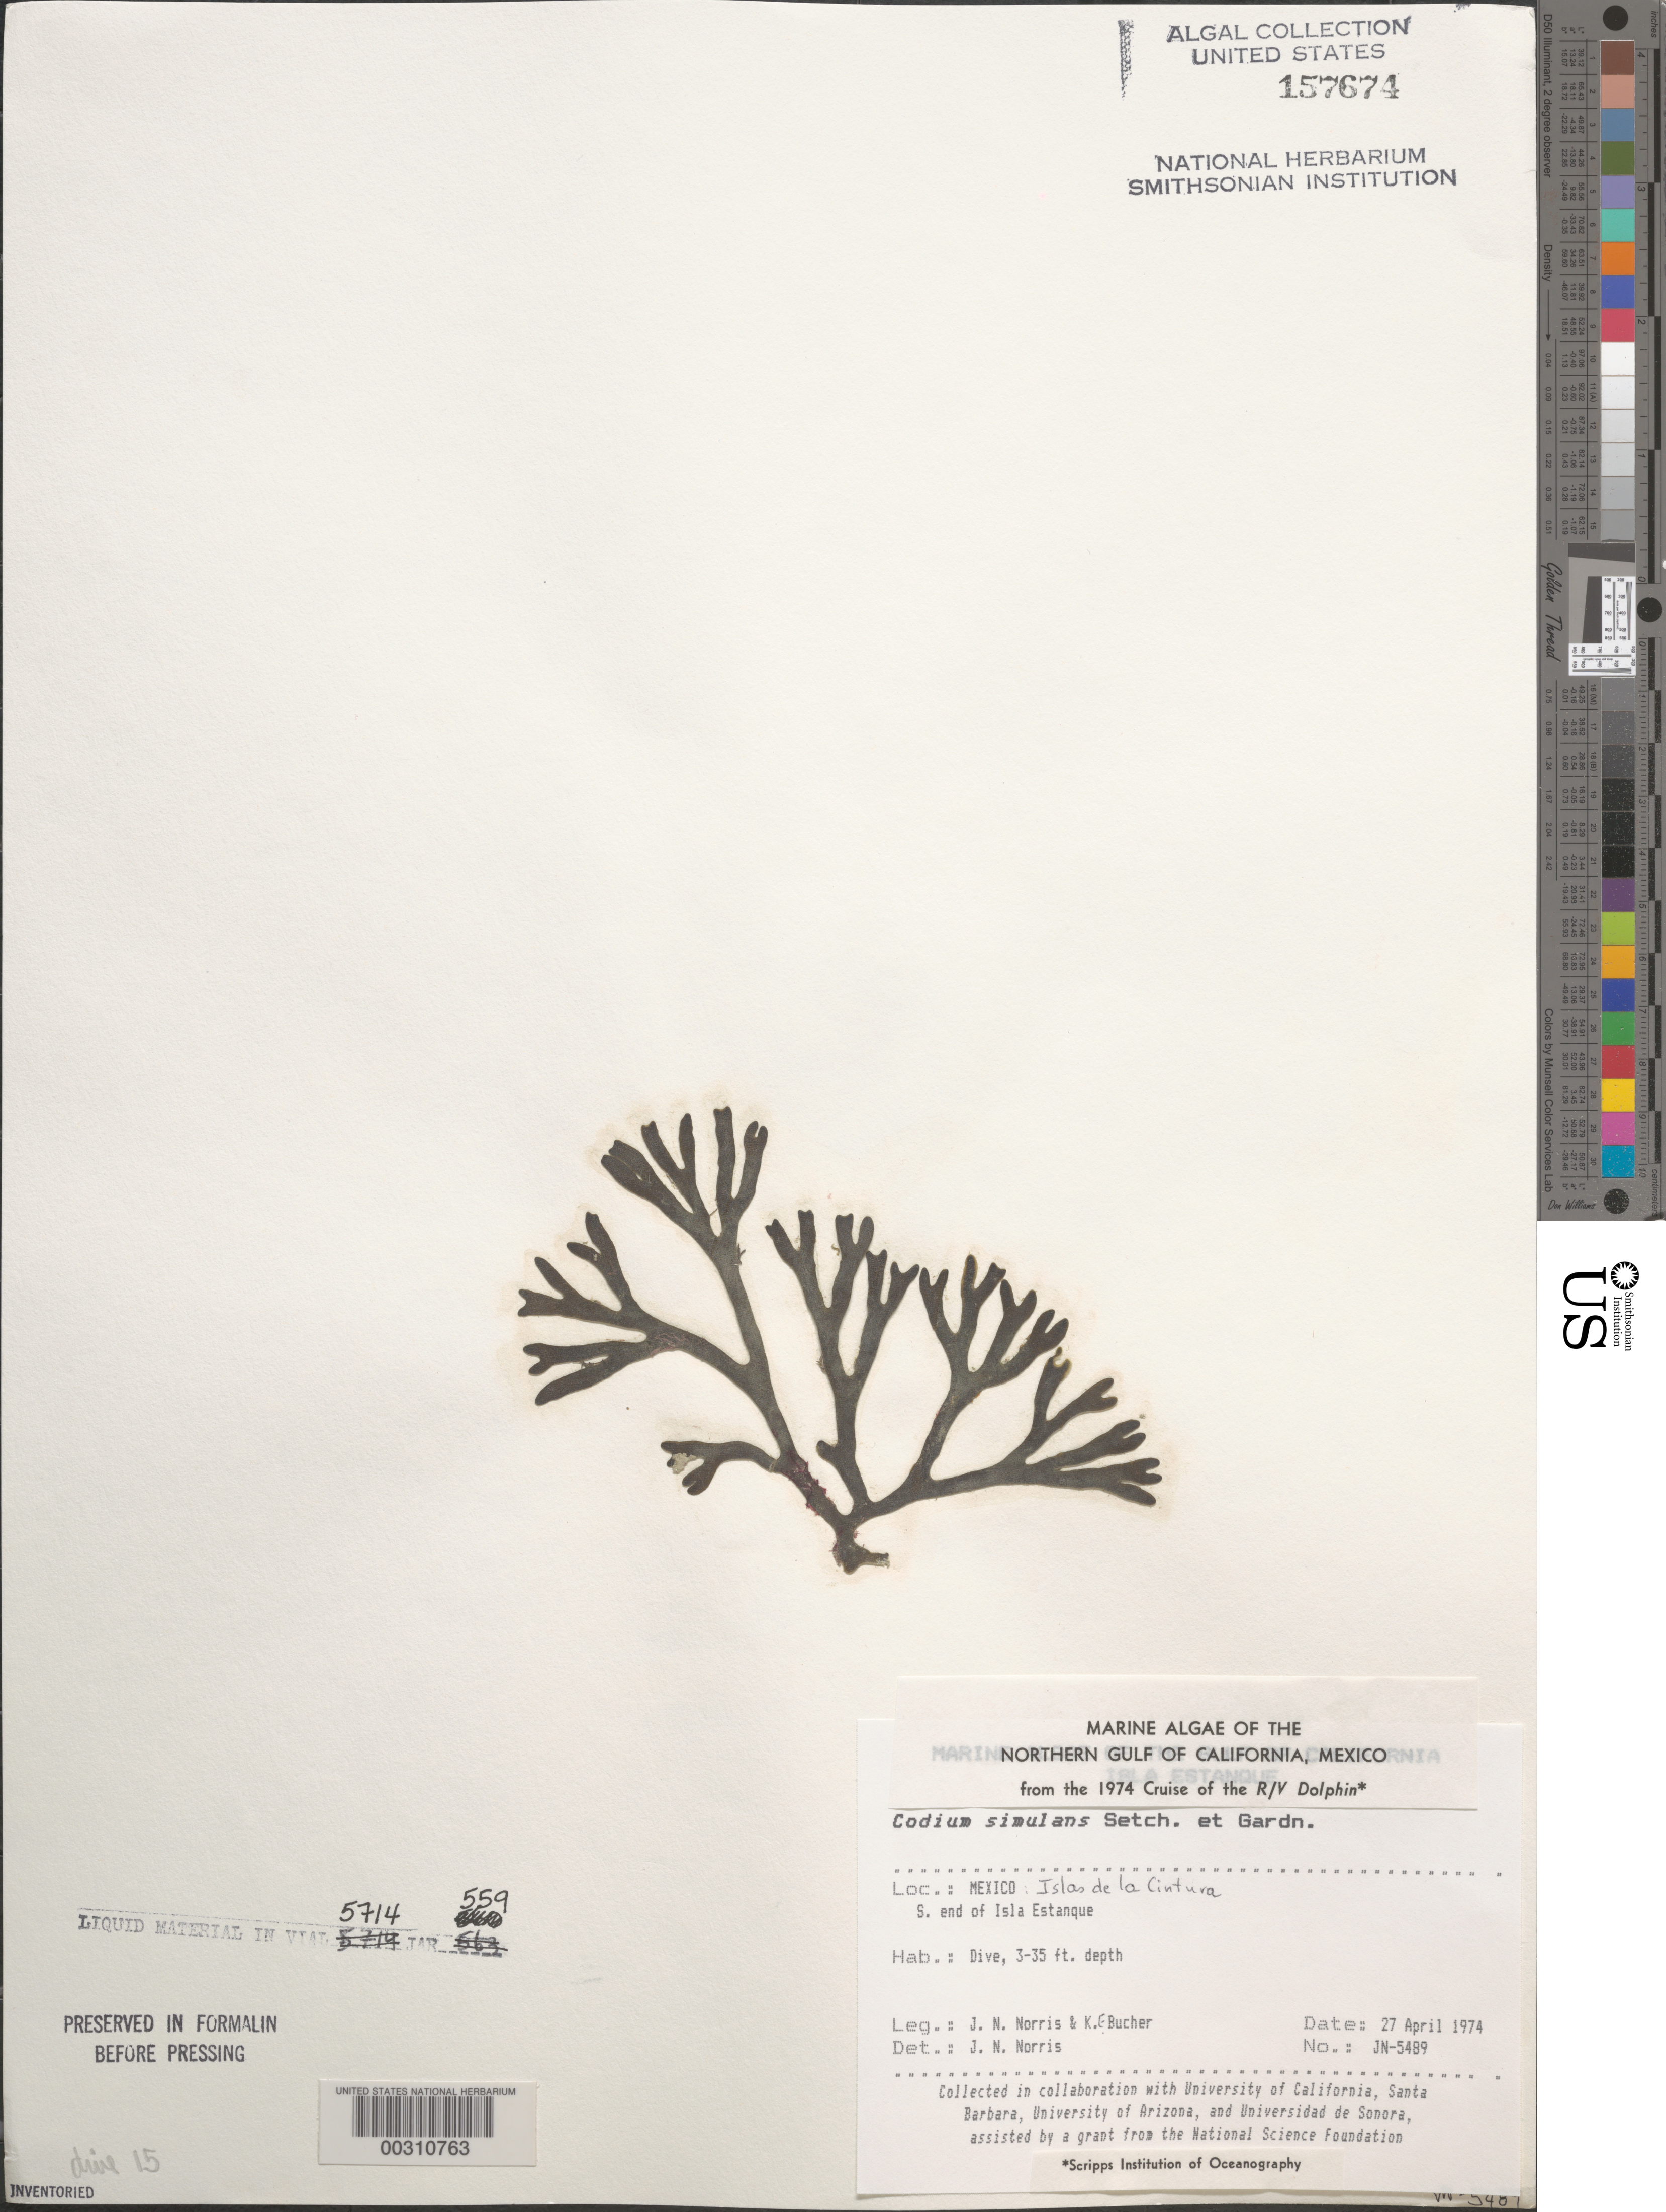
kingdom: Plantae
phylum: Chlorophyta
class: Ulvophyceae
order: Bryopsidales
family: Codiaceae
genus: Codium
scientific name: Codium simulans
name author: Setch. & N.L. Gardner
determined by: Norris, James N.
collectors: J. N. Norris & K. E. Bucher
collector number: JN-5489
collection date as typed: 27 Apr 1974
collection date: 1974-04-27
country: Mexico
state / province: Baja California Norte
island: Isla Estanque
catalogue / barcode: US 157674